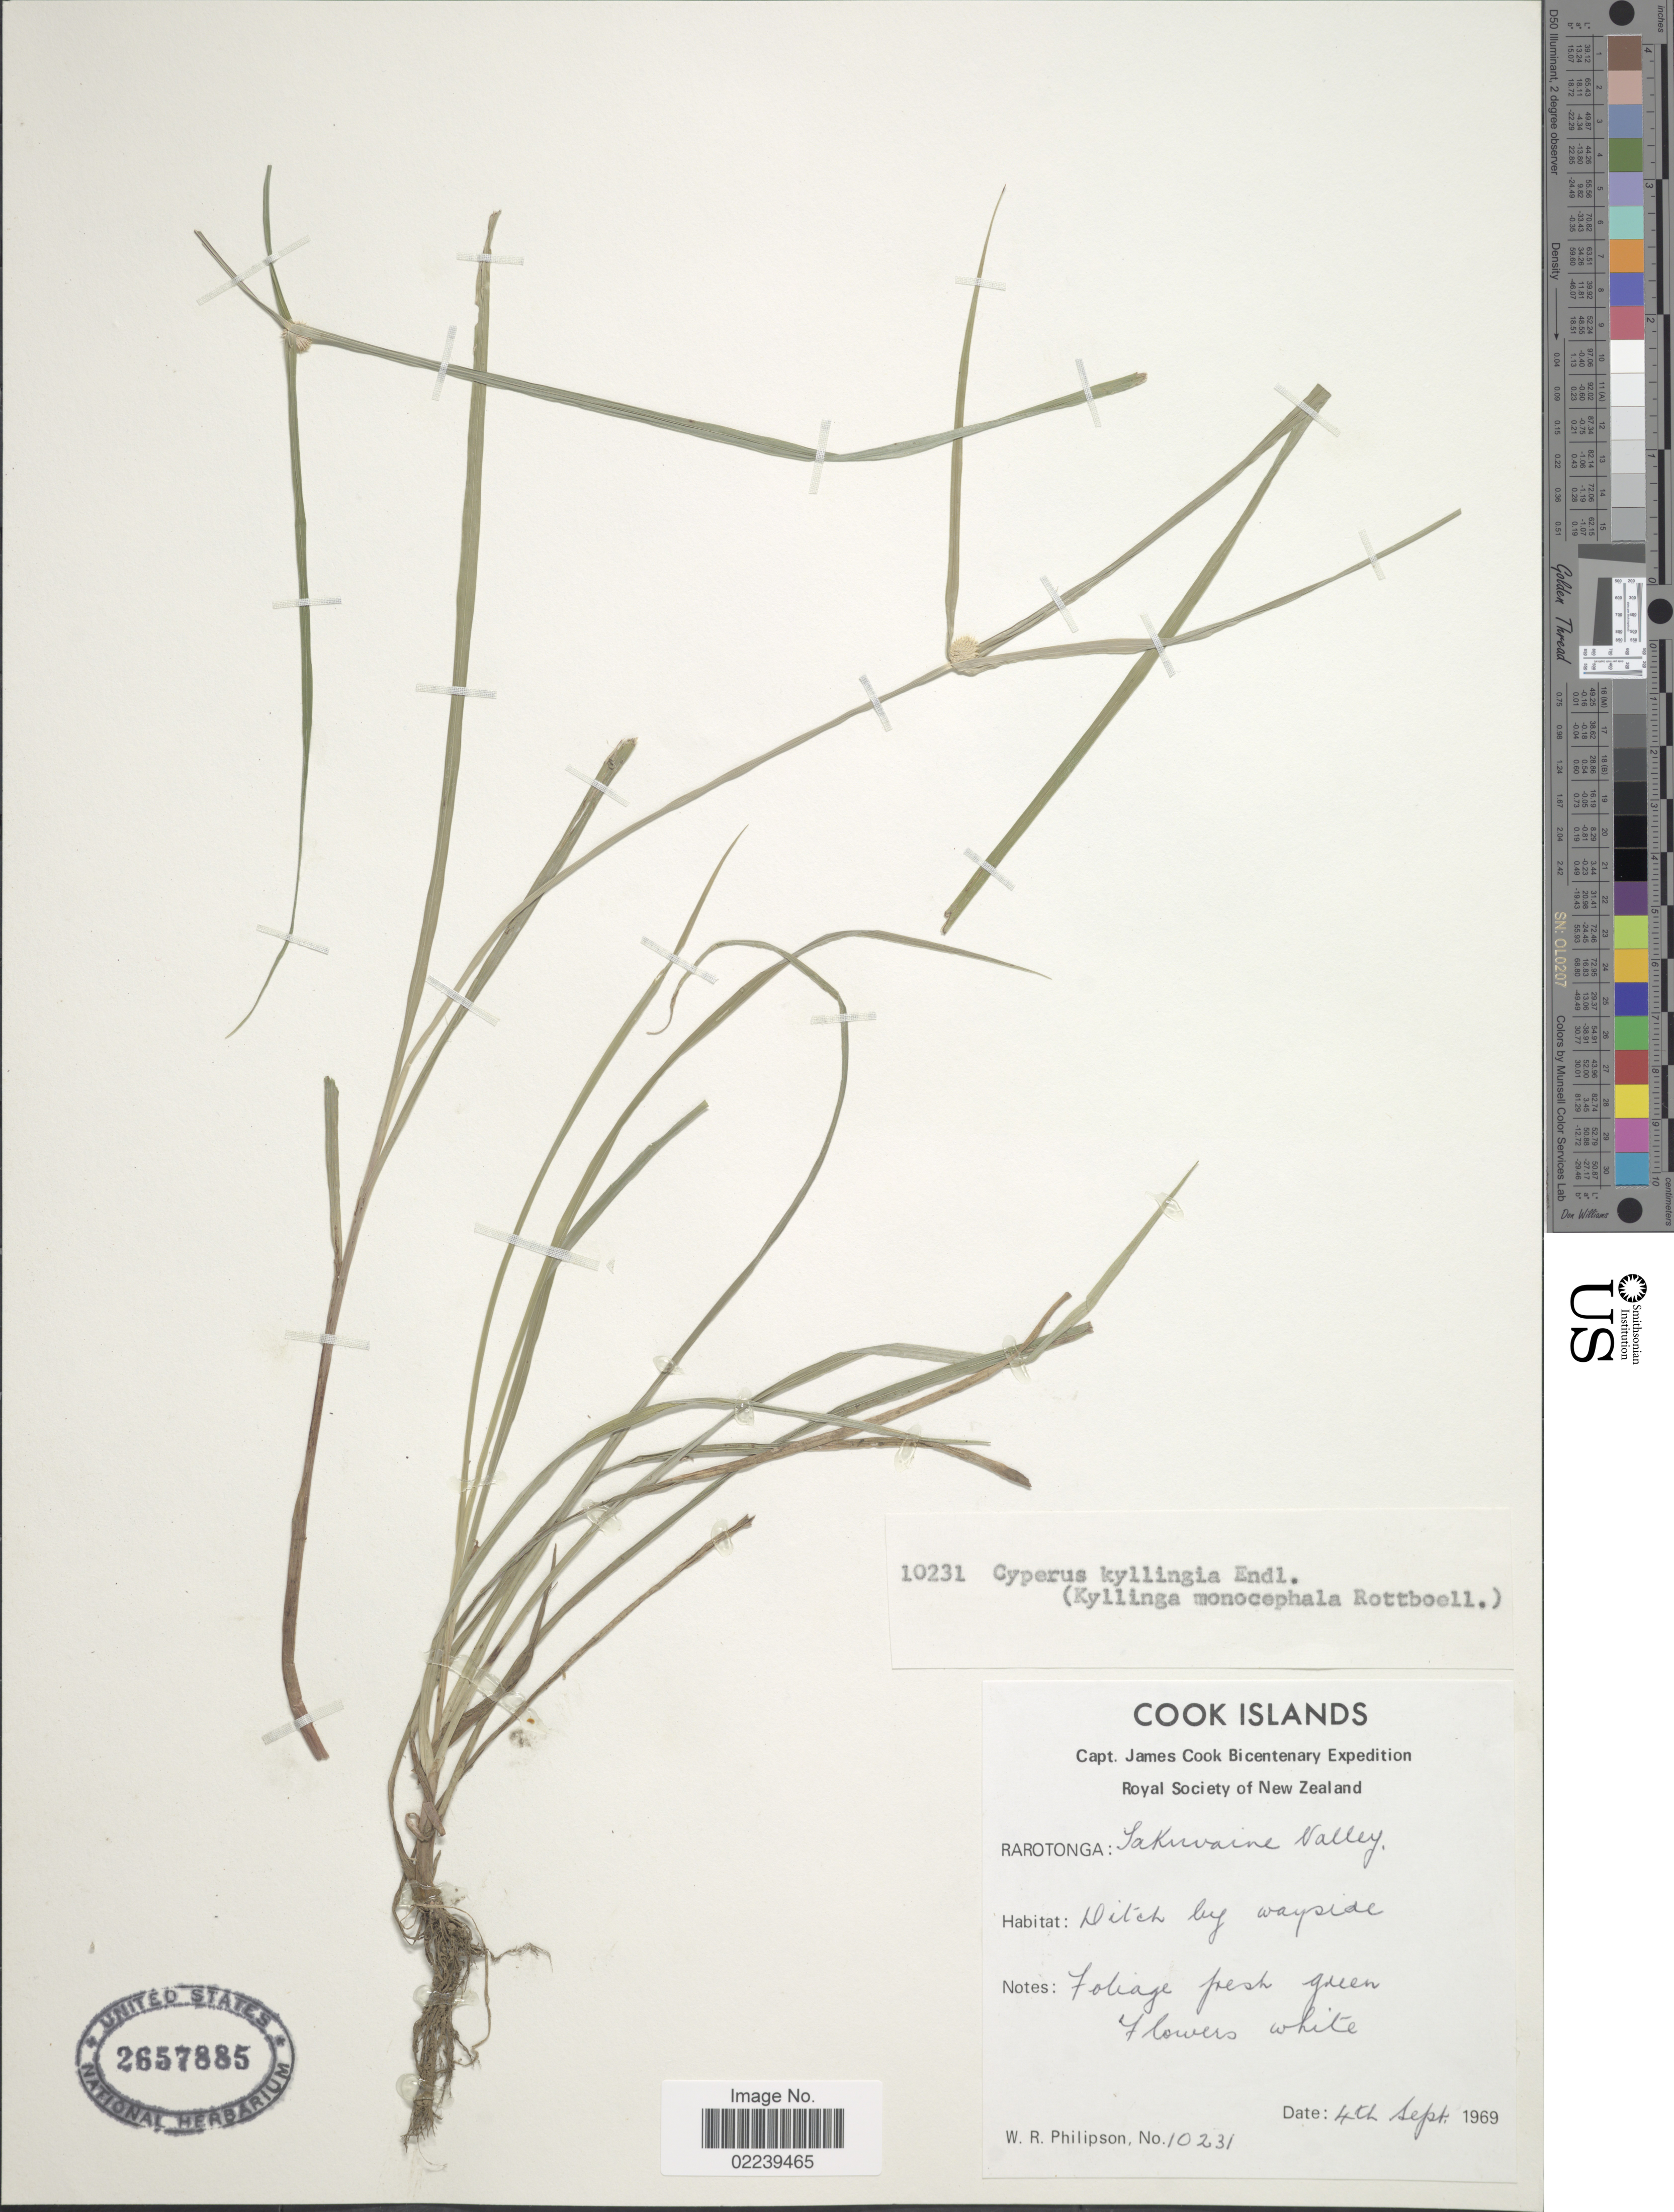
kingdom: Plantae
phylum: Tracheophyta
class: Liliopsida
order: Poales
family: Cyperaceae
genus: Cyperus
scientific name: Cyperus mindorensis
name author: (Steud.) Huygh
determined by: Strong, M. T., (US), Smithsonian Institution - National Museum of Natural History (UNITED STATES)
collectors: W. R. Philipson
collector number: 10231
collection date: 1969-09-04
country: Cook Islands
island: Rarotonga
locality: Rarotonga: Sakuvaine Valley, Ditch by wayside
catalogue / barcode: US 2657885